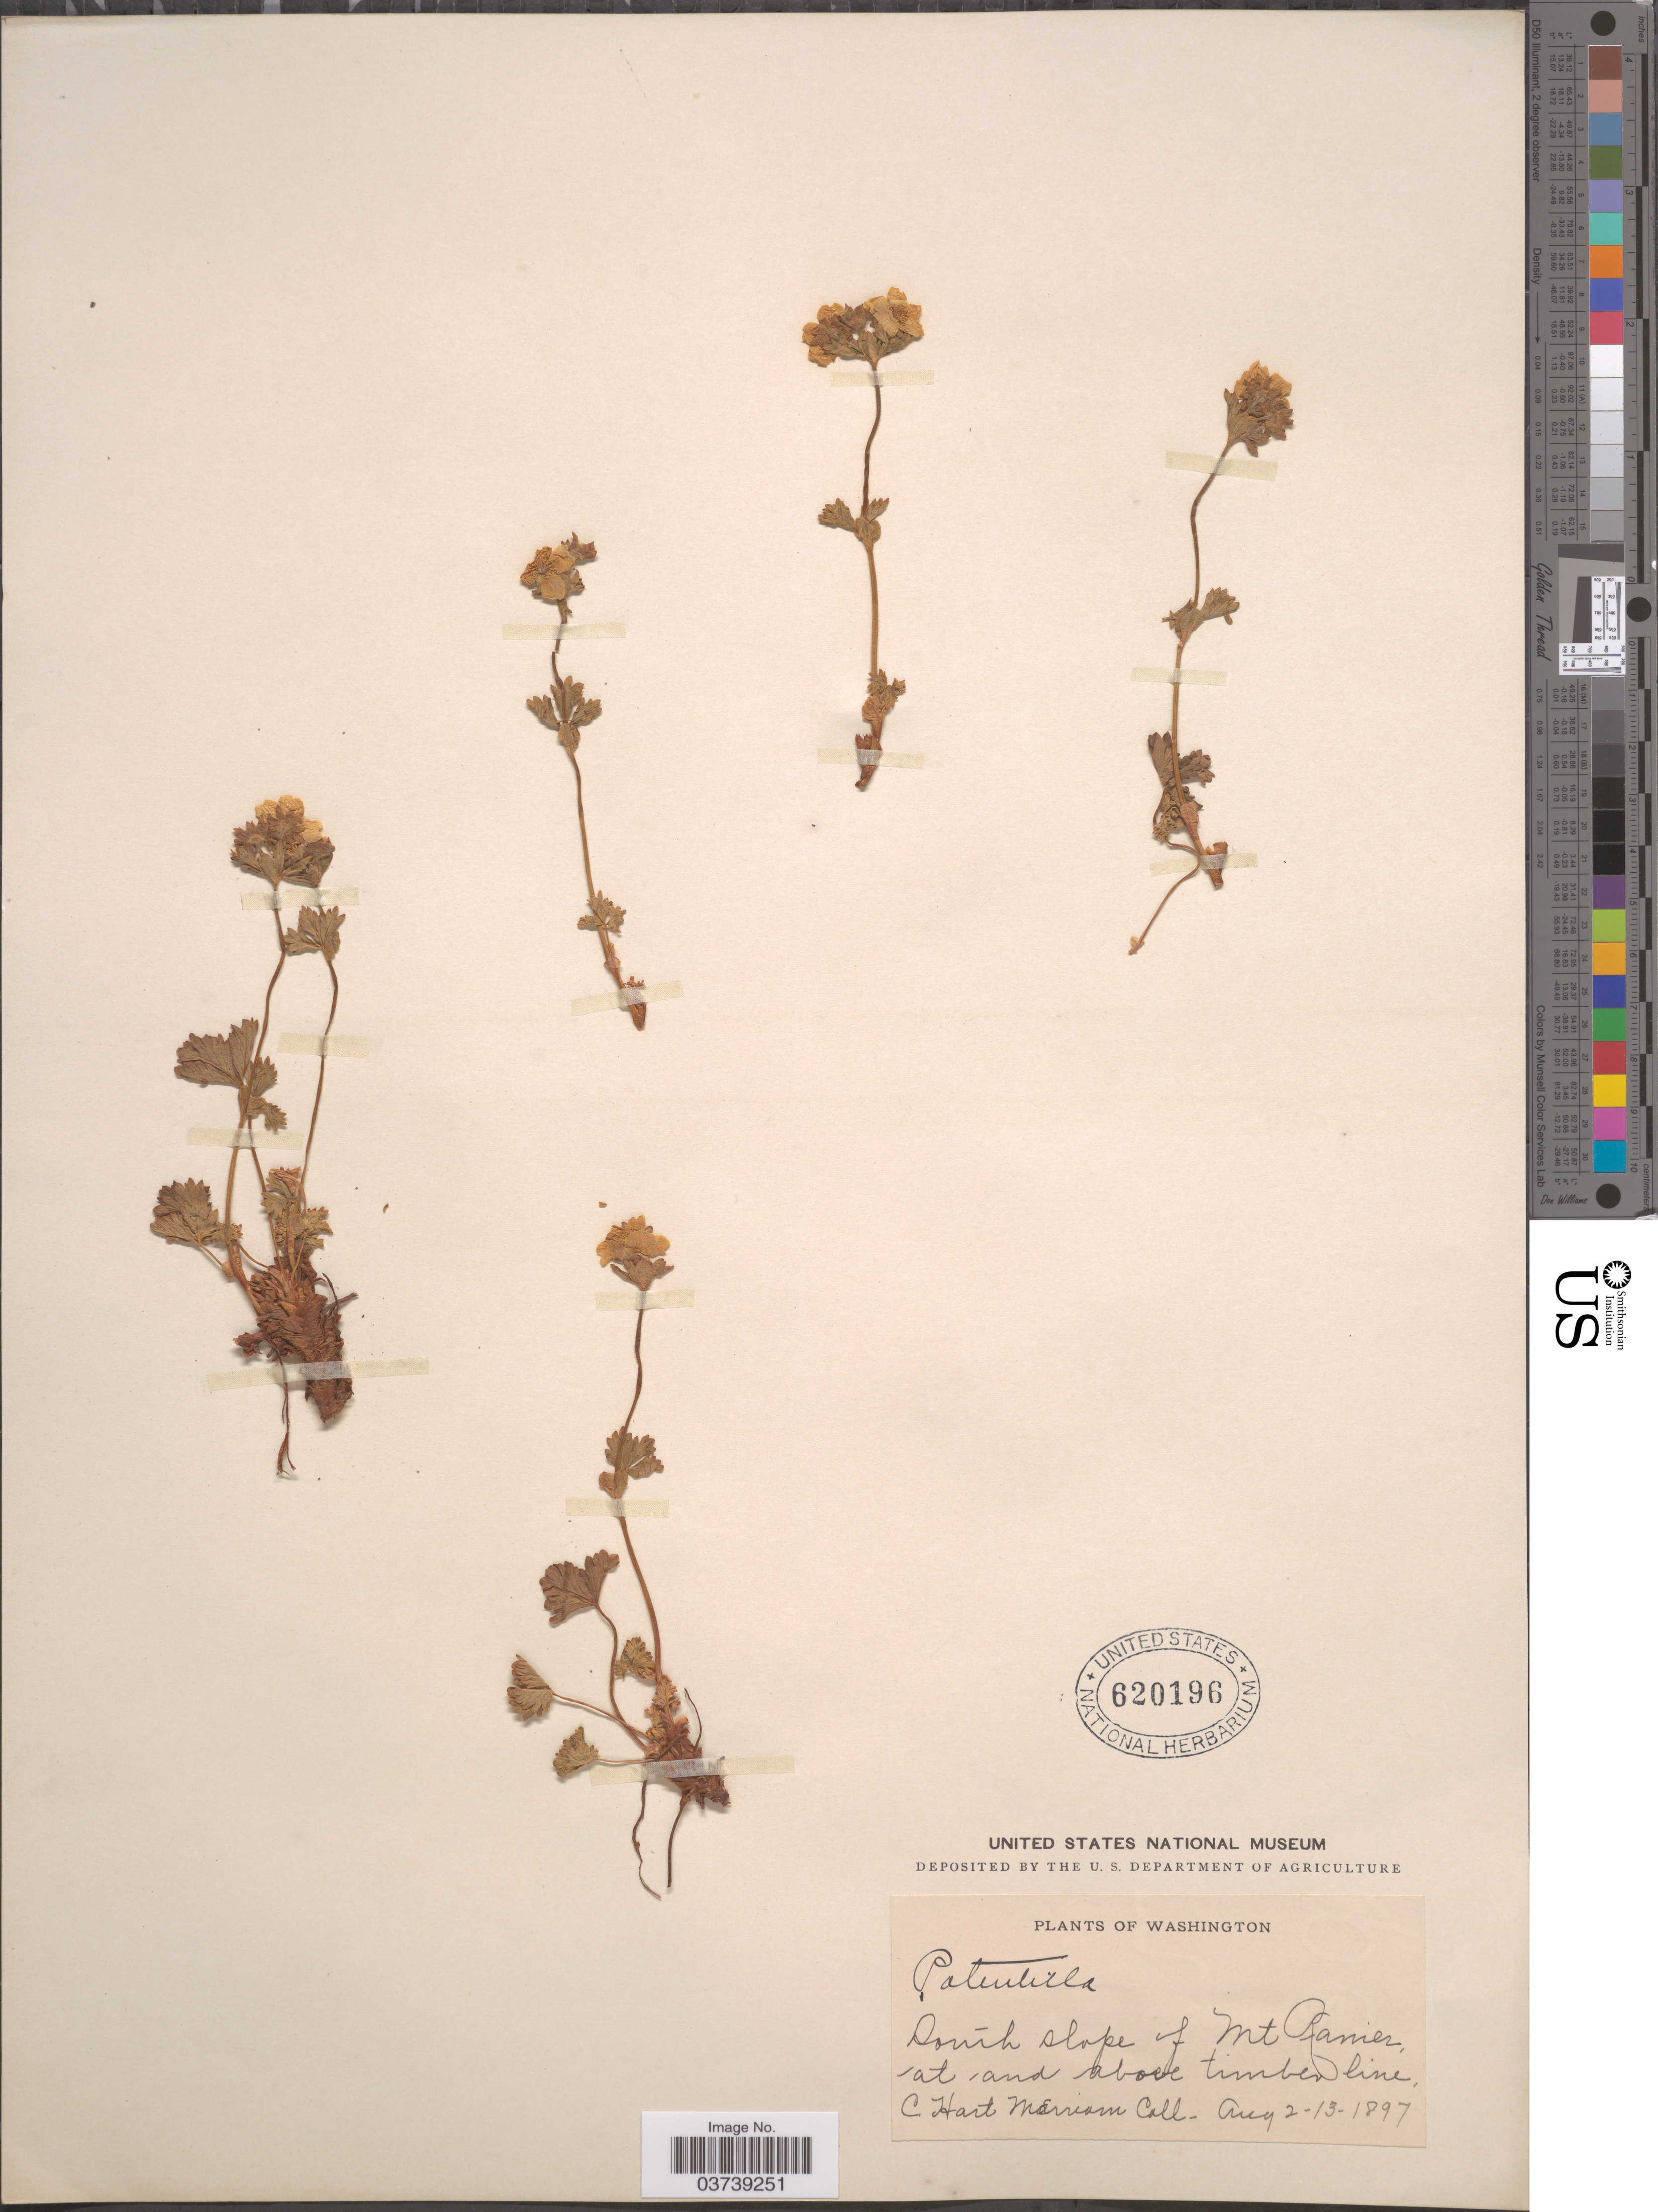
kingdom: Plantae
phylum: Tracheophyta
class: Magnoliopsida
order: Rosales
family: Rosaceae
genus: Potentilla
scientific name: Potentilla flabellifolia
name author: Hook. ex Torr. & A. Gray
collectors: C. Merriam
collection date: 1897-08-02/1897-08-13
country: United States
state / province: Washington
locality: South slope of Mt. Ranier, at and above timberline.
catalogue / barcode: US 620196